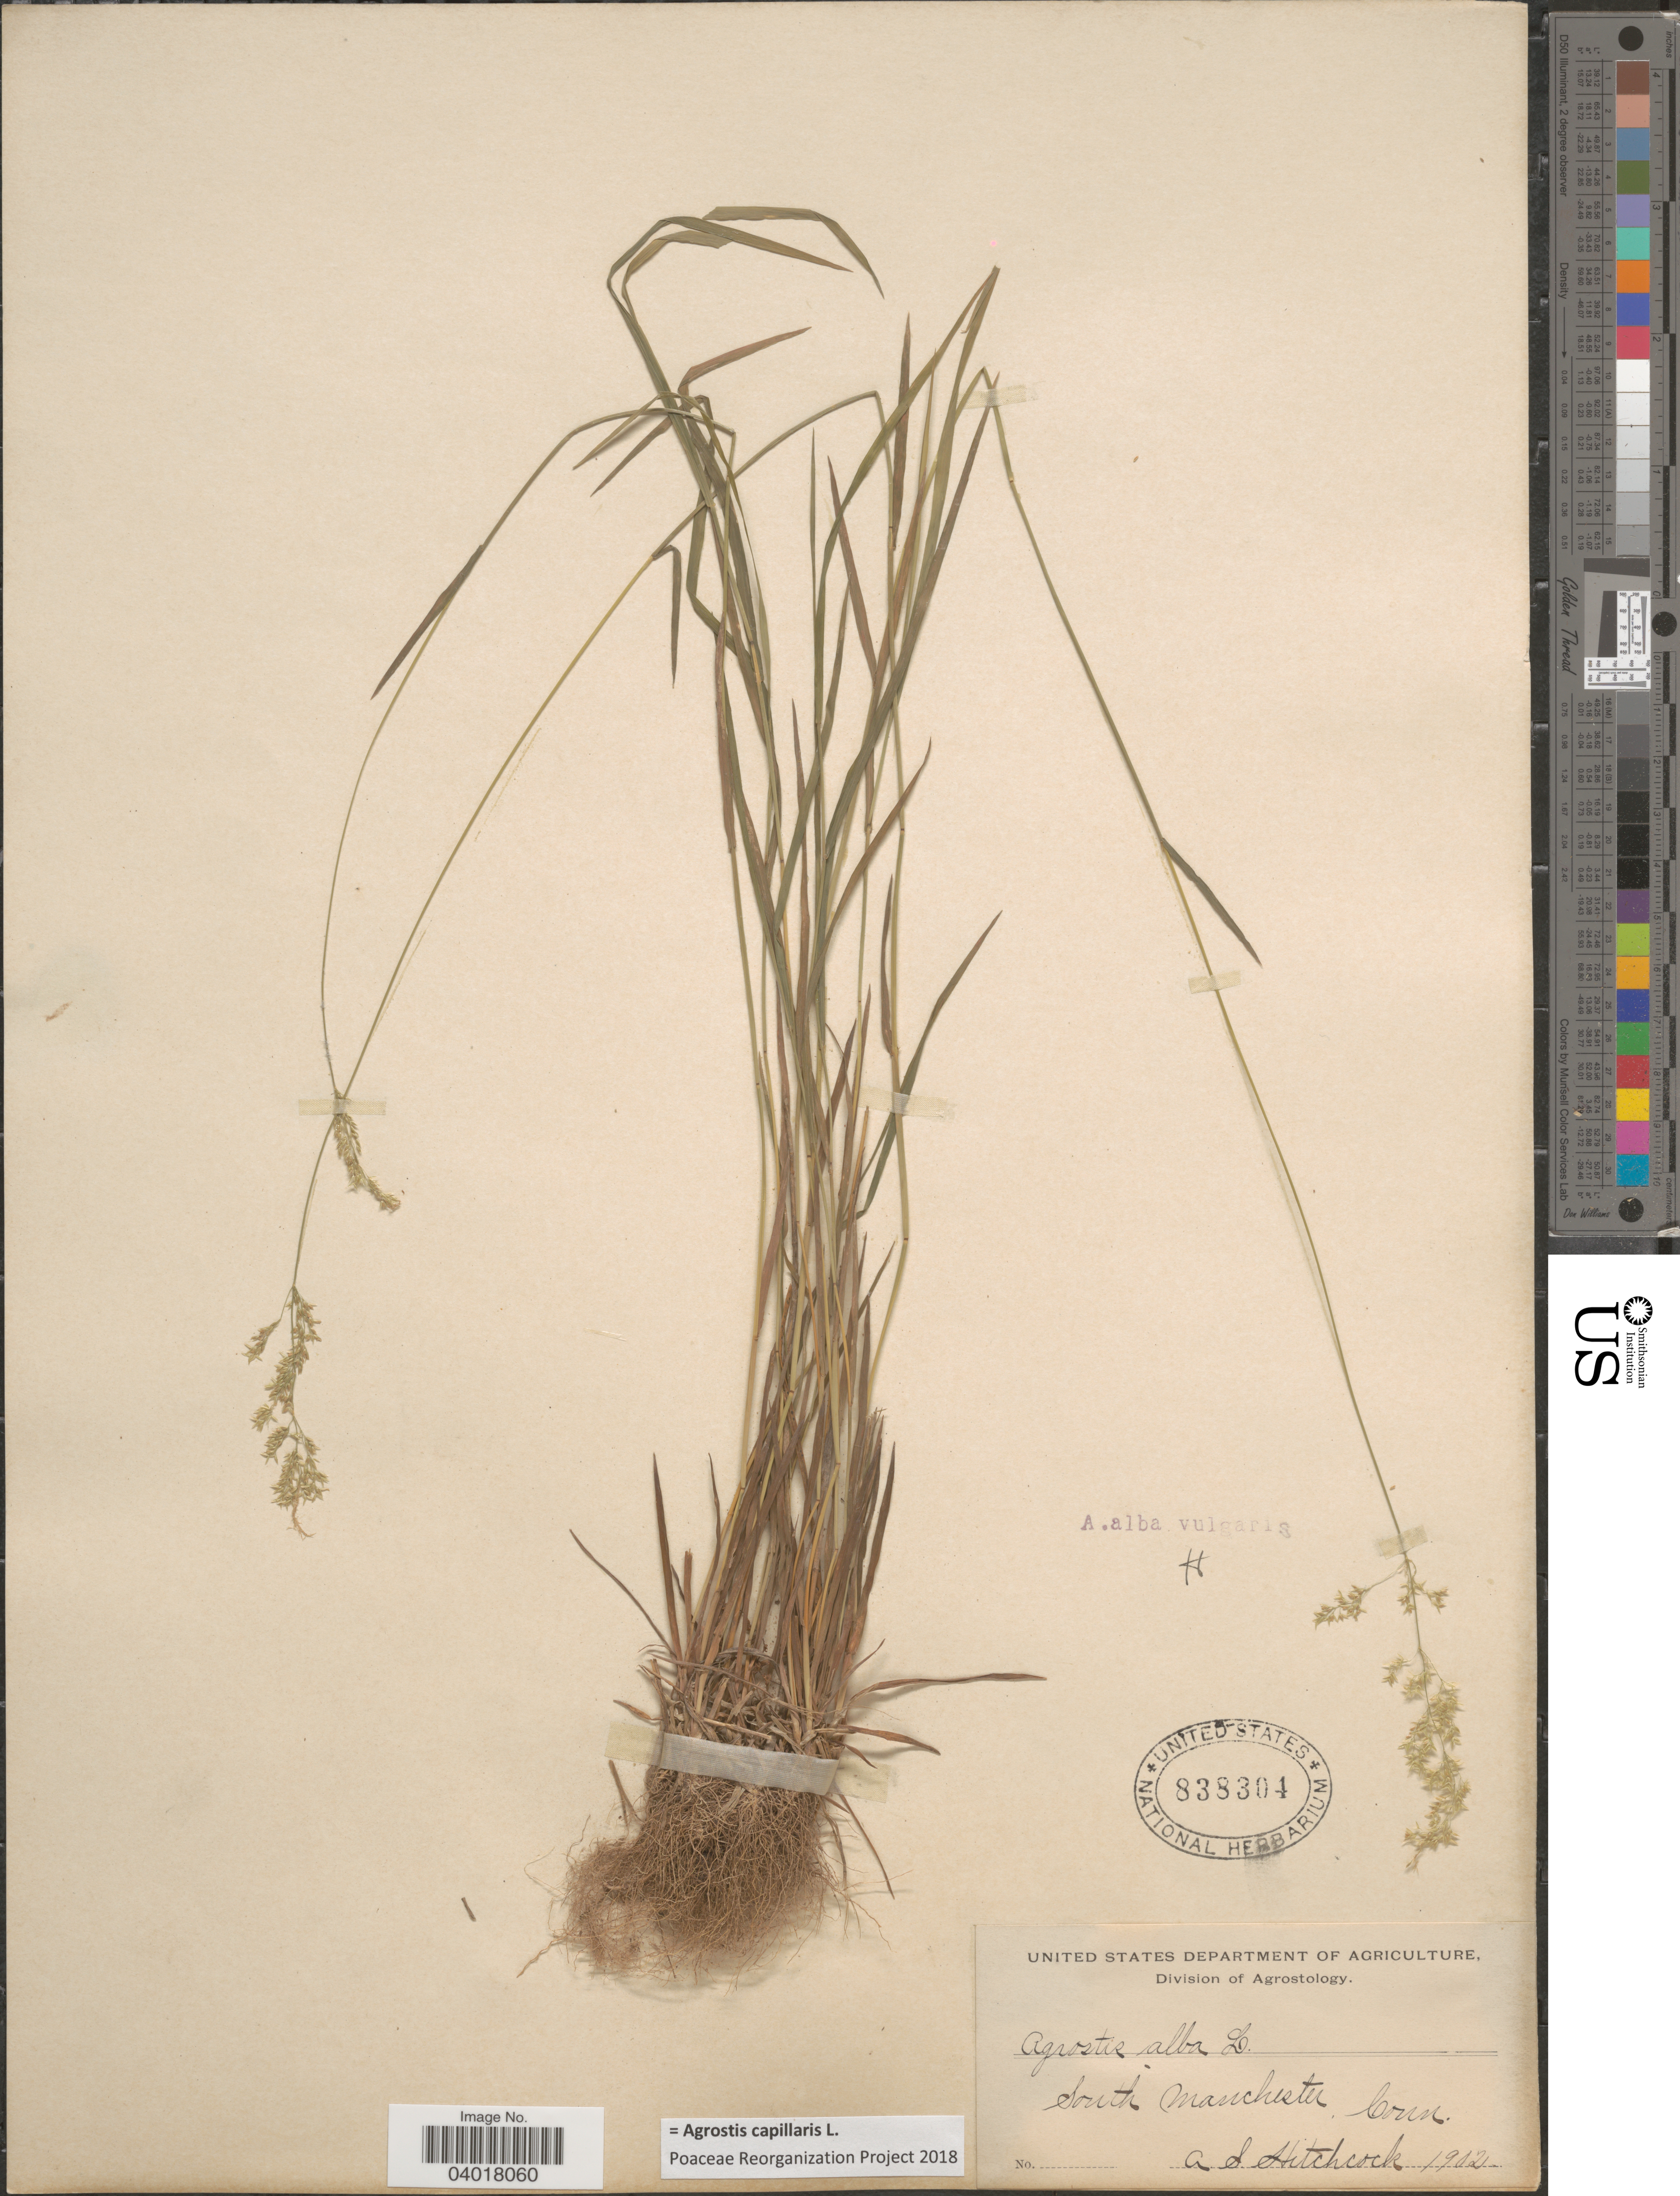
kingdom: Plantae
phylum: Tracheophyta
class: Liliopsida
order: Poales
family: Poaceae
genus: Agrostis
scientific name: Agrostis capillaris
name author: L.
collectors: A. S. Hitchcock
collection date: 1902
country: United States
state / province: Connecticut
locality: South Manchester.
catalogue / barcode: US 838304